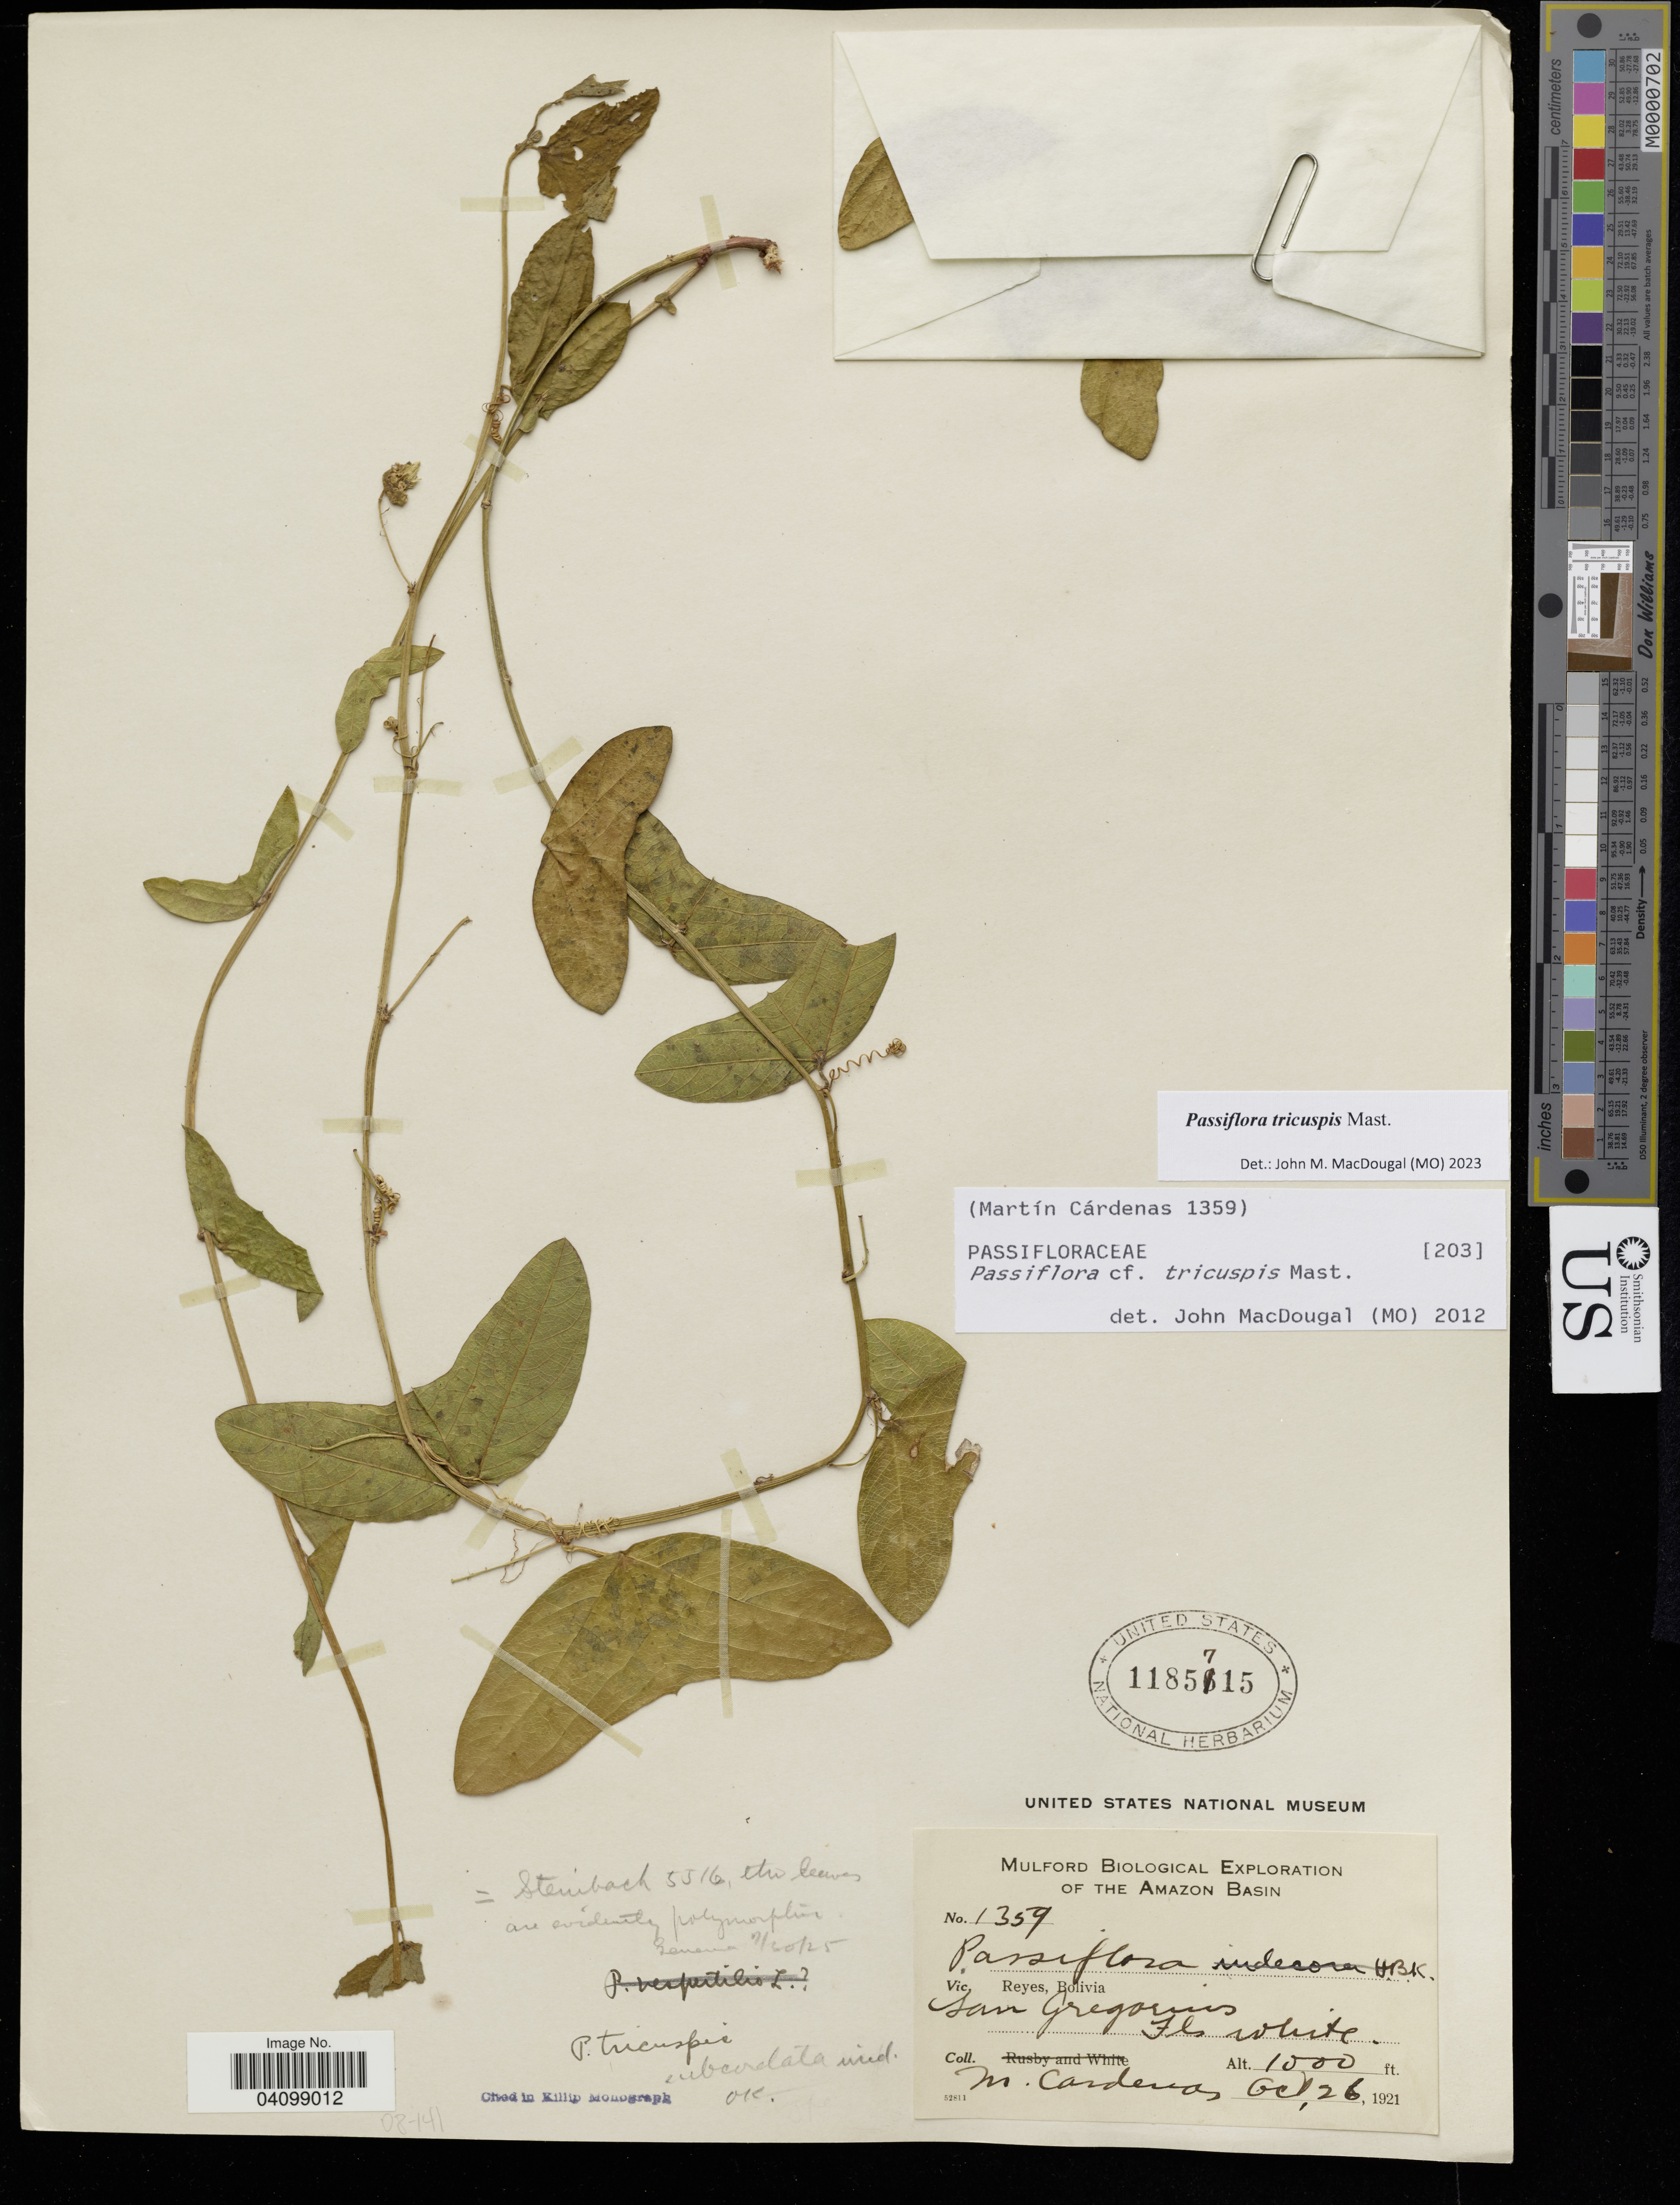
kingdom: Plantae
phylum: Tracheophyta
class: Magnoliopsida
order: Malpighiales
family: Passifloraceae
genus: Passiflora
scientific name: Passiflora tricuspis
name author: Mast.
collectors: M. Cárdenas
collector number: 1359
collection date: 1921-10-26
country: Bolivia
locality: Vic. Reyes, San Gregorius.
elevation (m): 305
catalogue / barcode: US 1185715